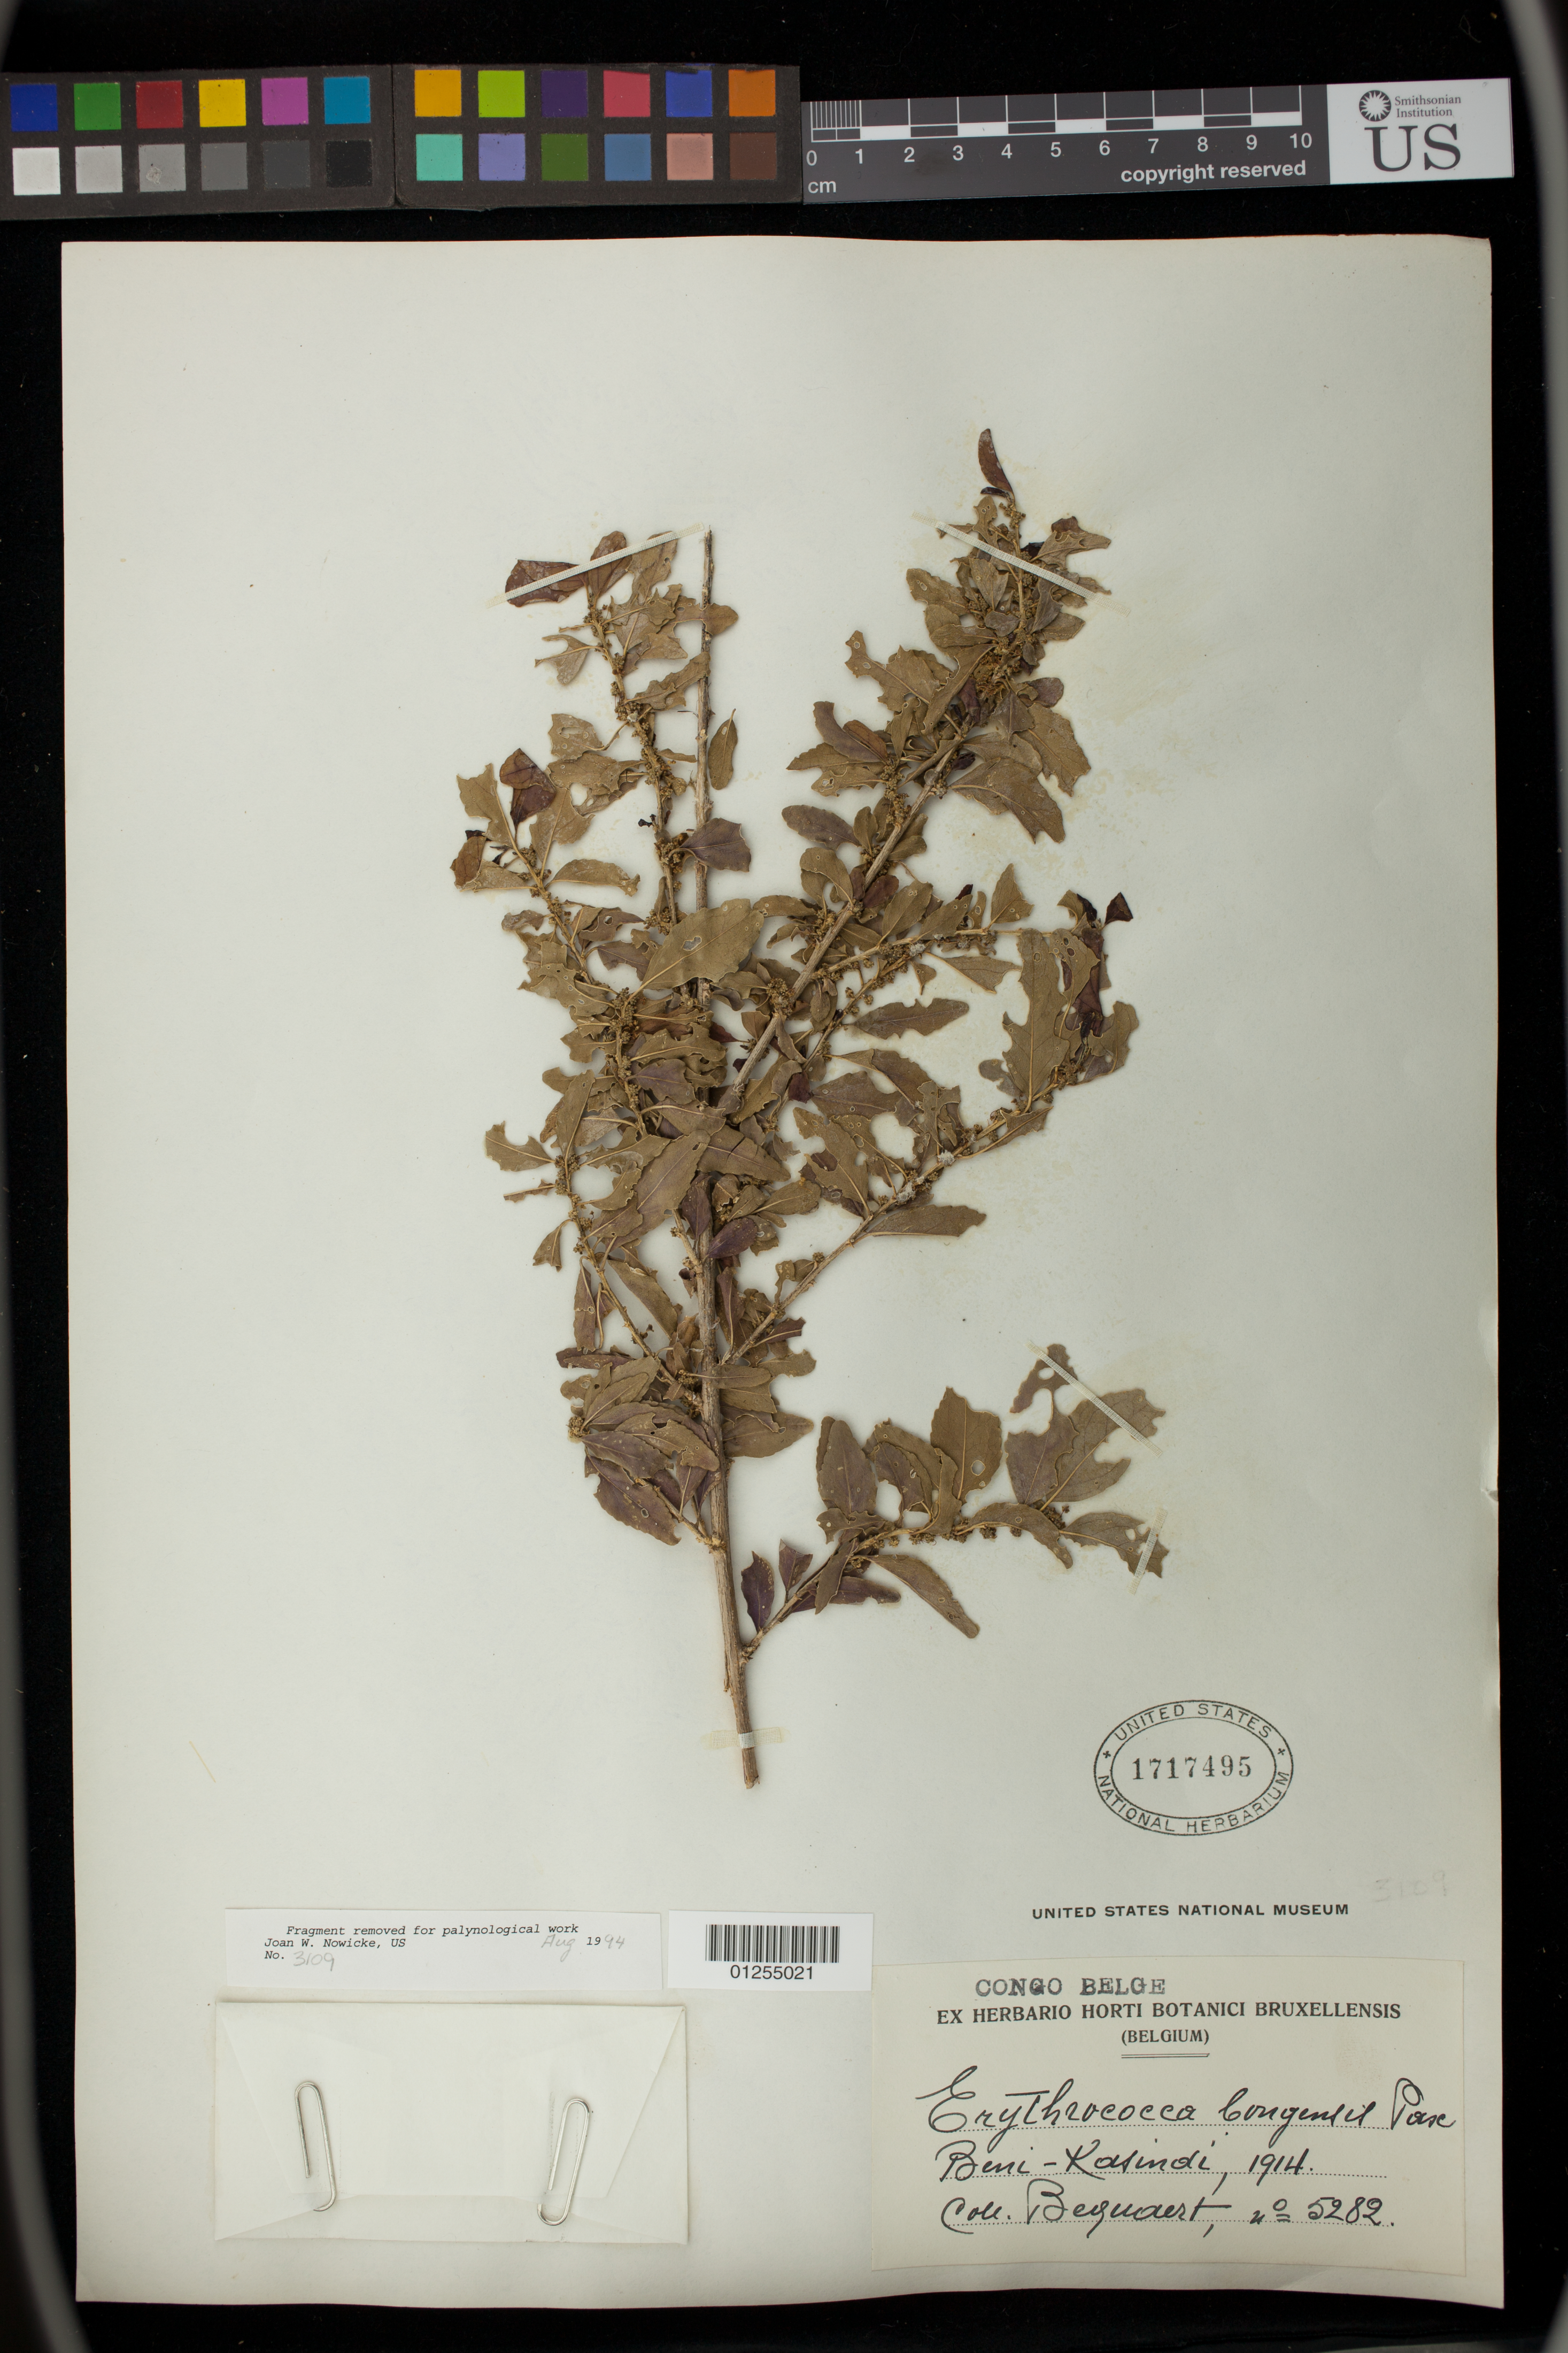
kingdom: Plantae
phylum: Tracheophyta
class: Magnoliopsida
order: Malpighiales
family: Euphorbiaceae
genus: Erythrococca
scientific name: Erythrococca bongensis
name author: Pax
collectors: -. Beguaert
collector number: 5282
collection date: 1914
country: Congo, Democratic Republic of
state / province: Nord-Kivu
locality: Beni-Kasindi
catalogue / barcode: US 1717495